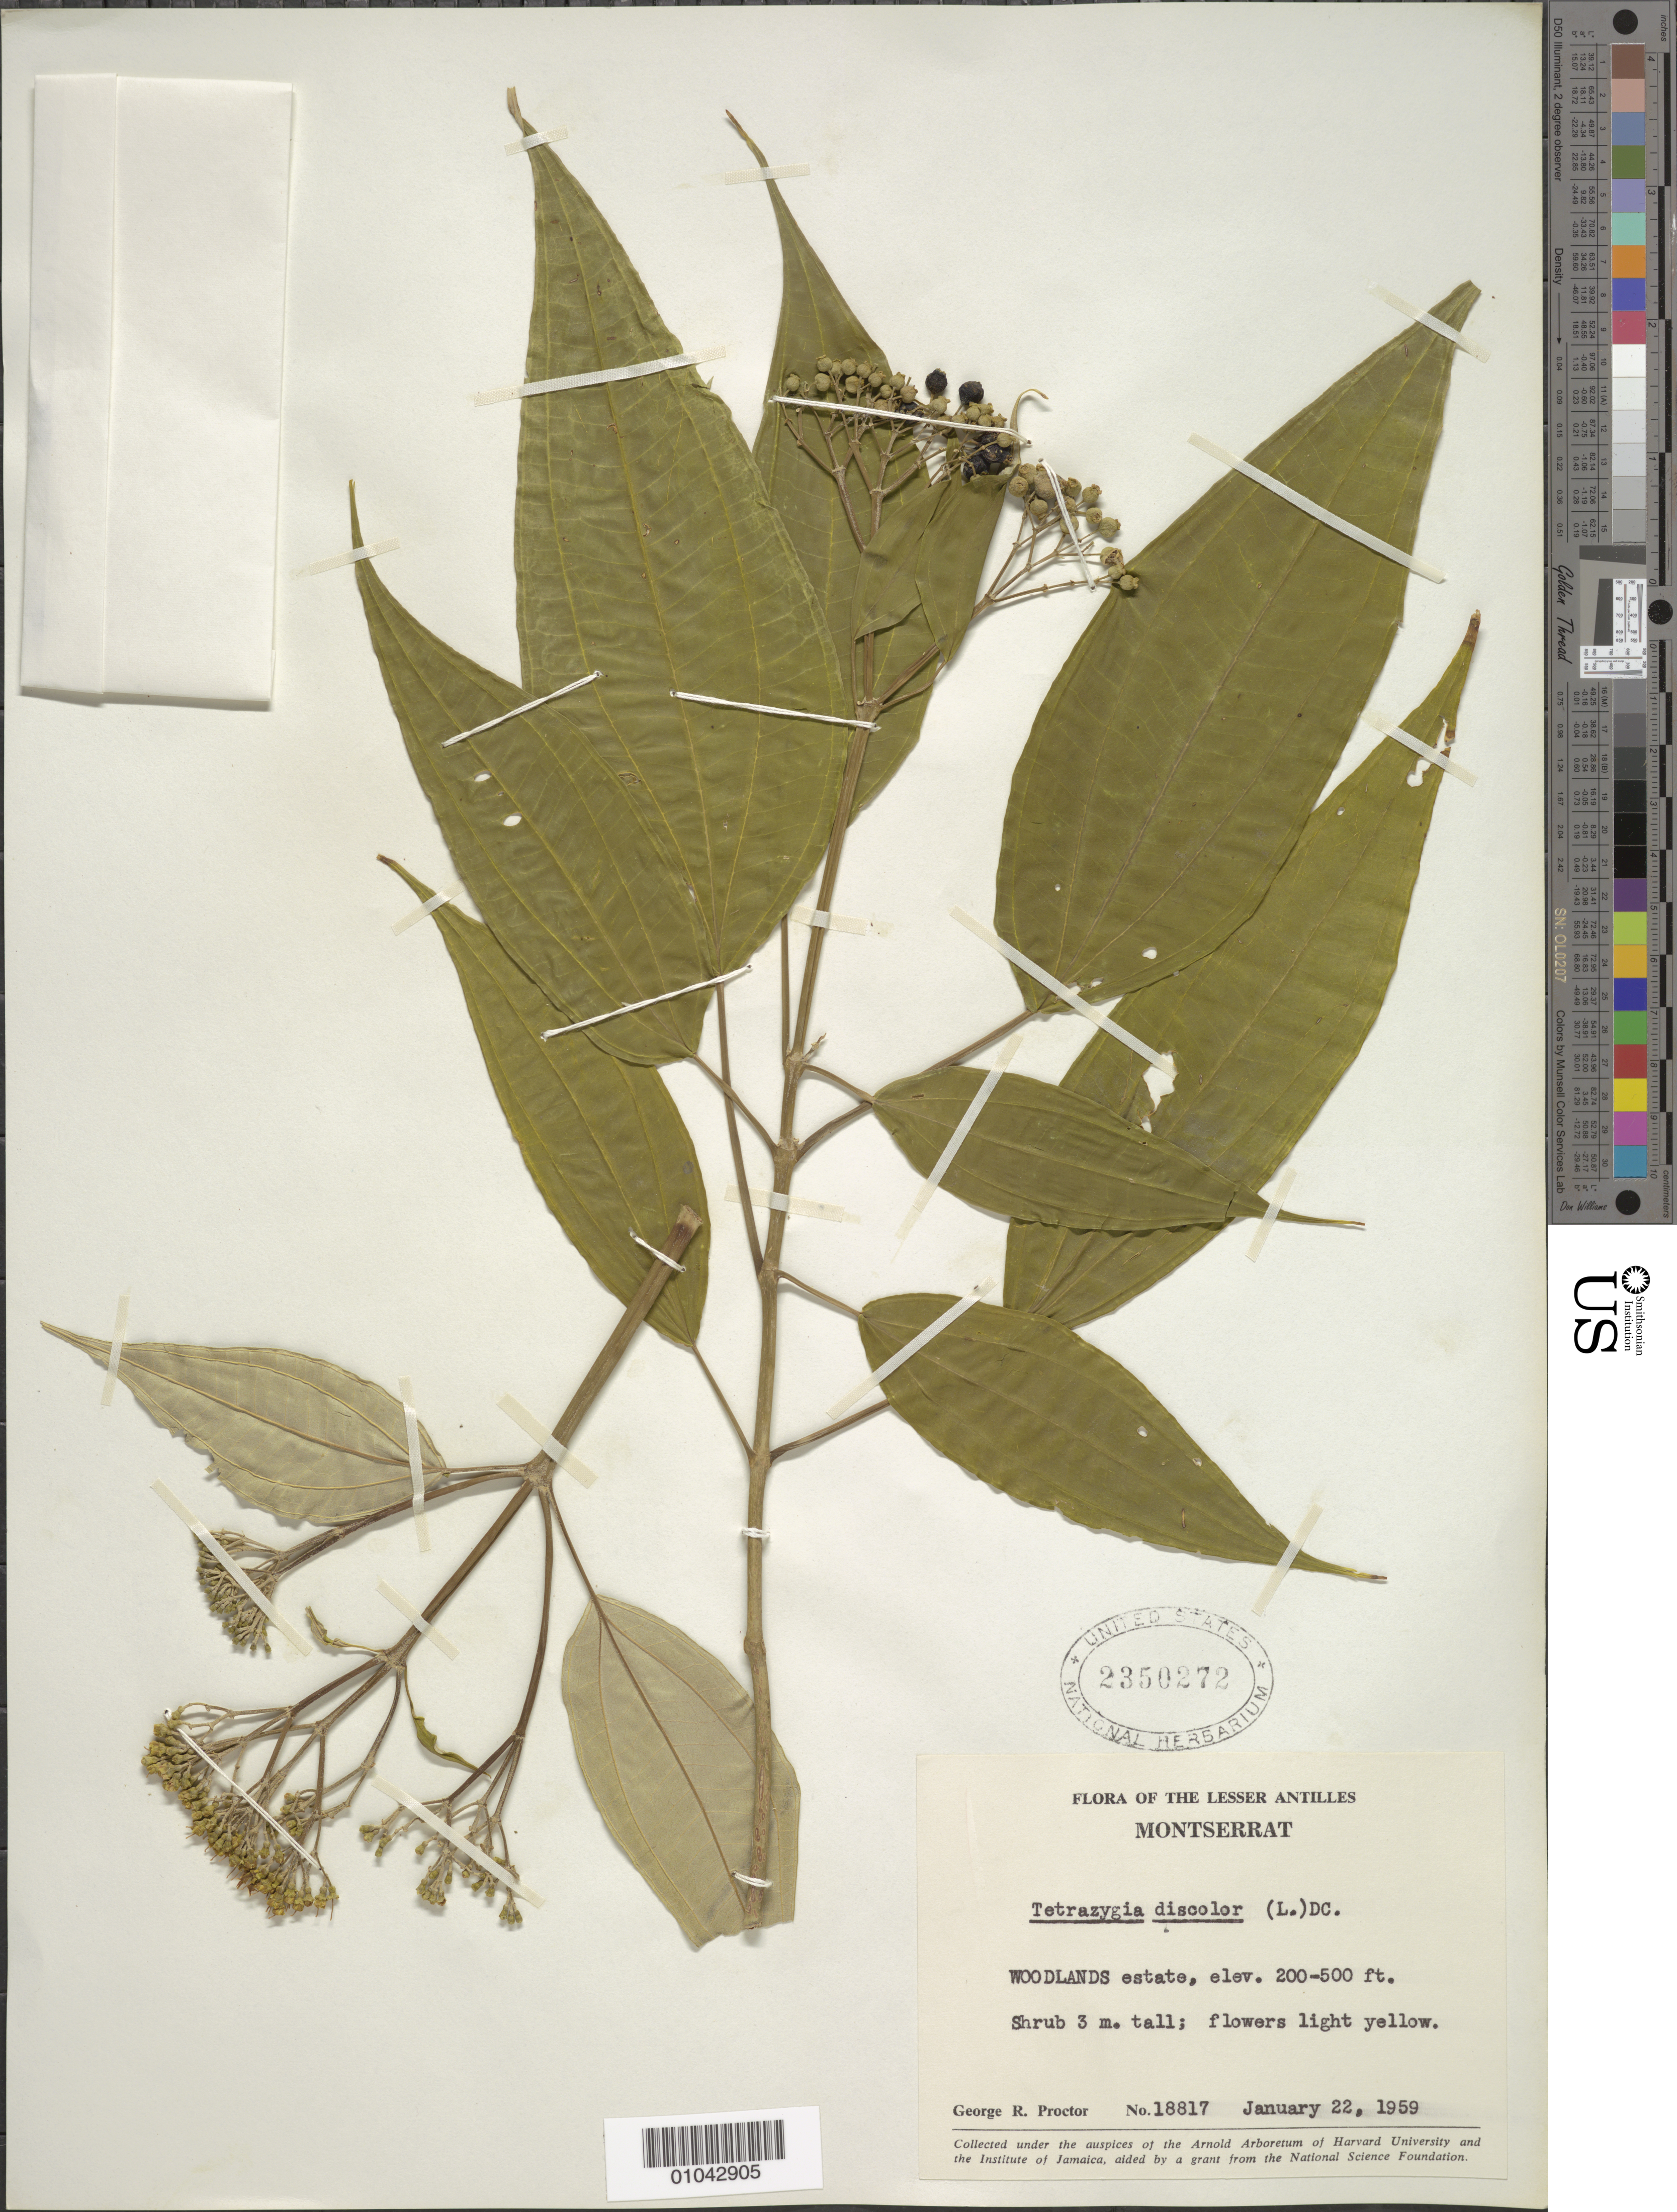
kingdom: Plantae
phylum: Tracheophyta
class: Magnoliopsida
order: Myrtales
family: Melastomataceae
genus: Tetrazygia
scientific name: Tetrazygia discolor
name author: (L.) DC.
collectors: G. R. Proctor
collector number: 18817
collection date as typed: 22 Jan 1959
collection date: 1959-01-22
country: Montserrat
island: Montserrat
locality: Woodlands Estate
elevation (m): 61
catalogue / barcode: US 2350272